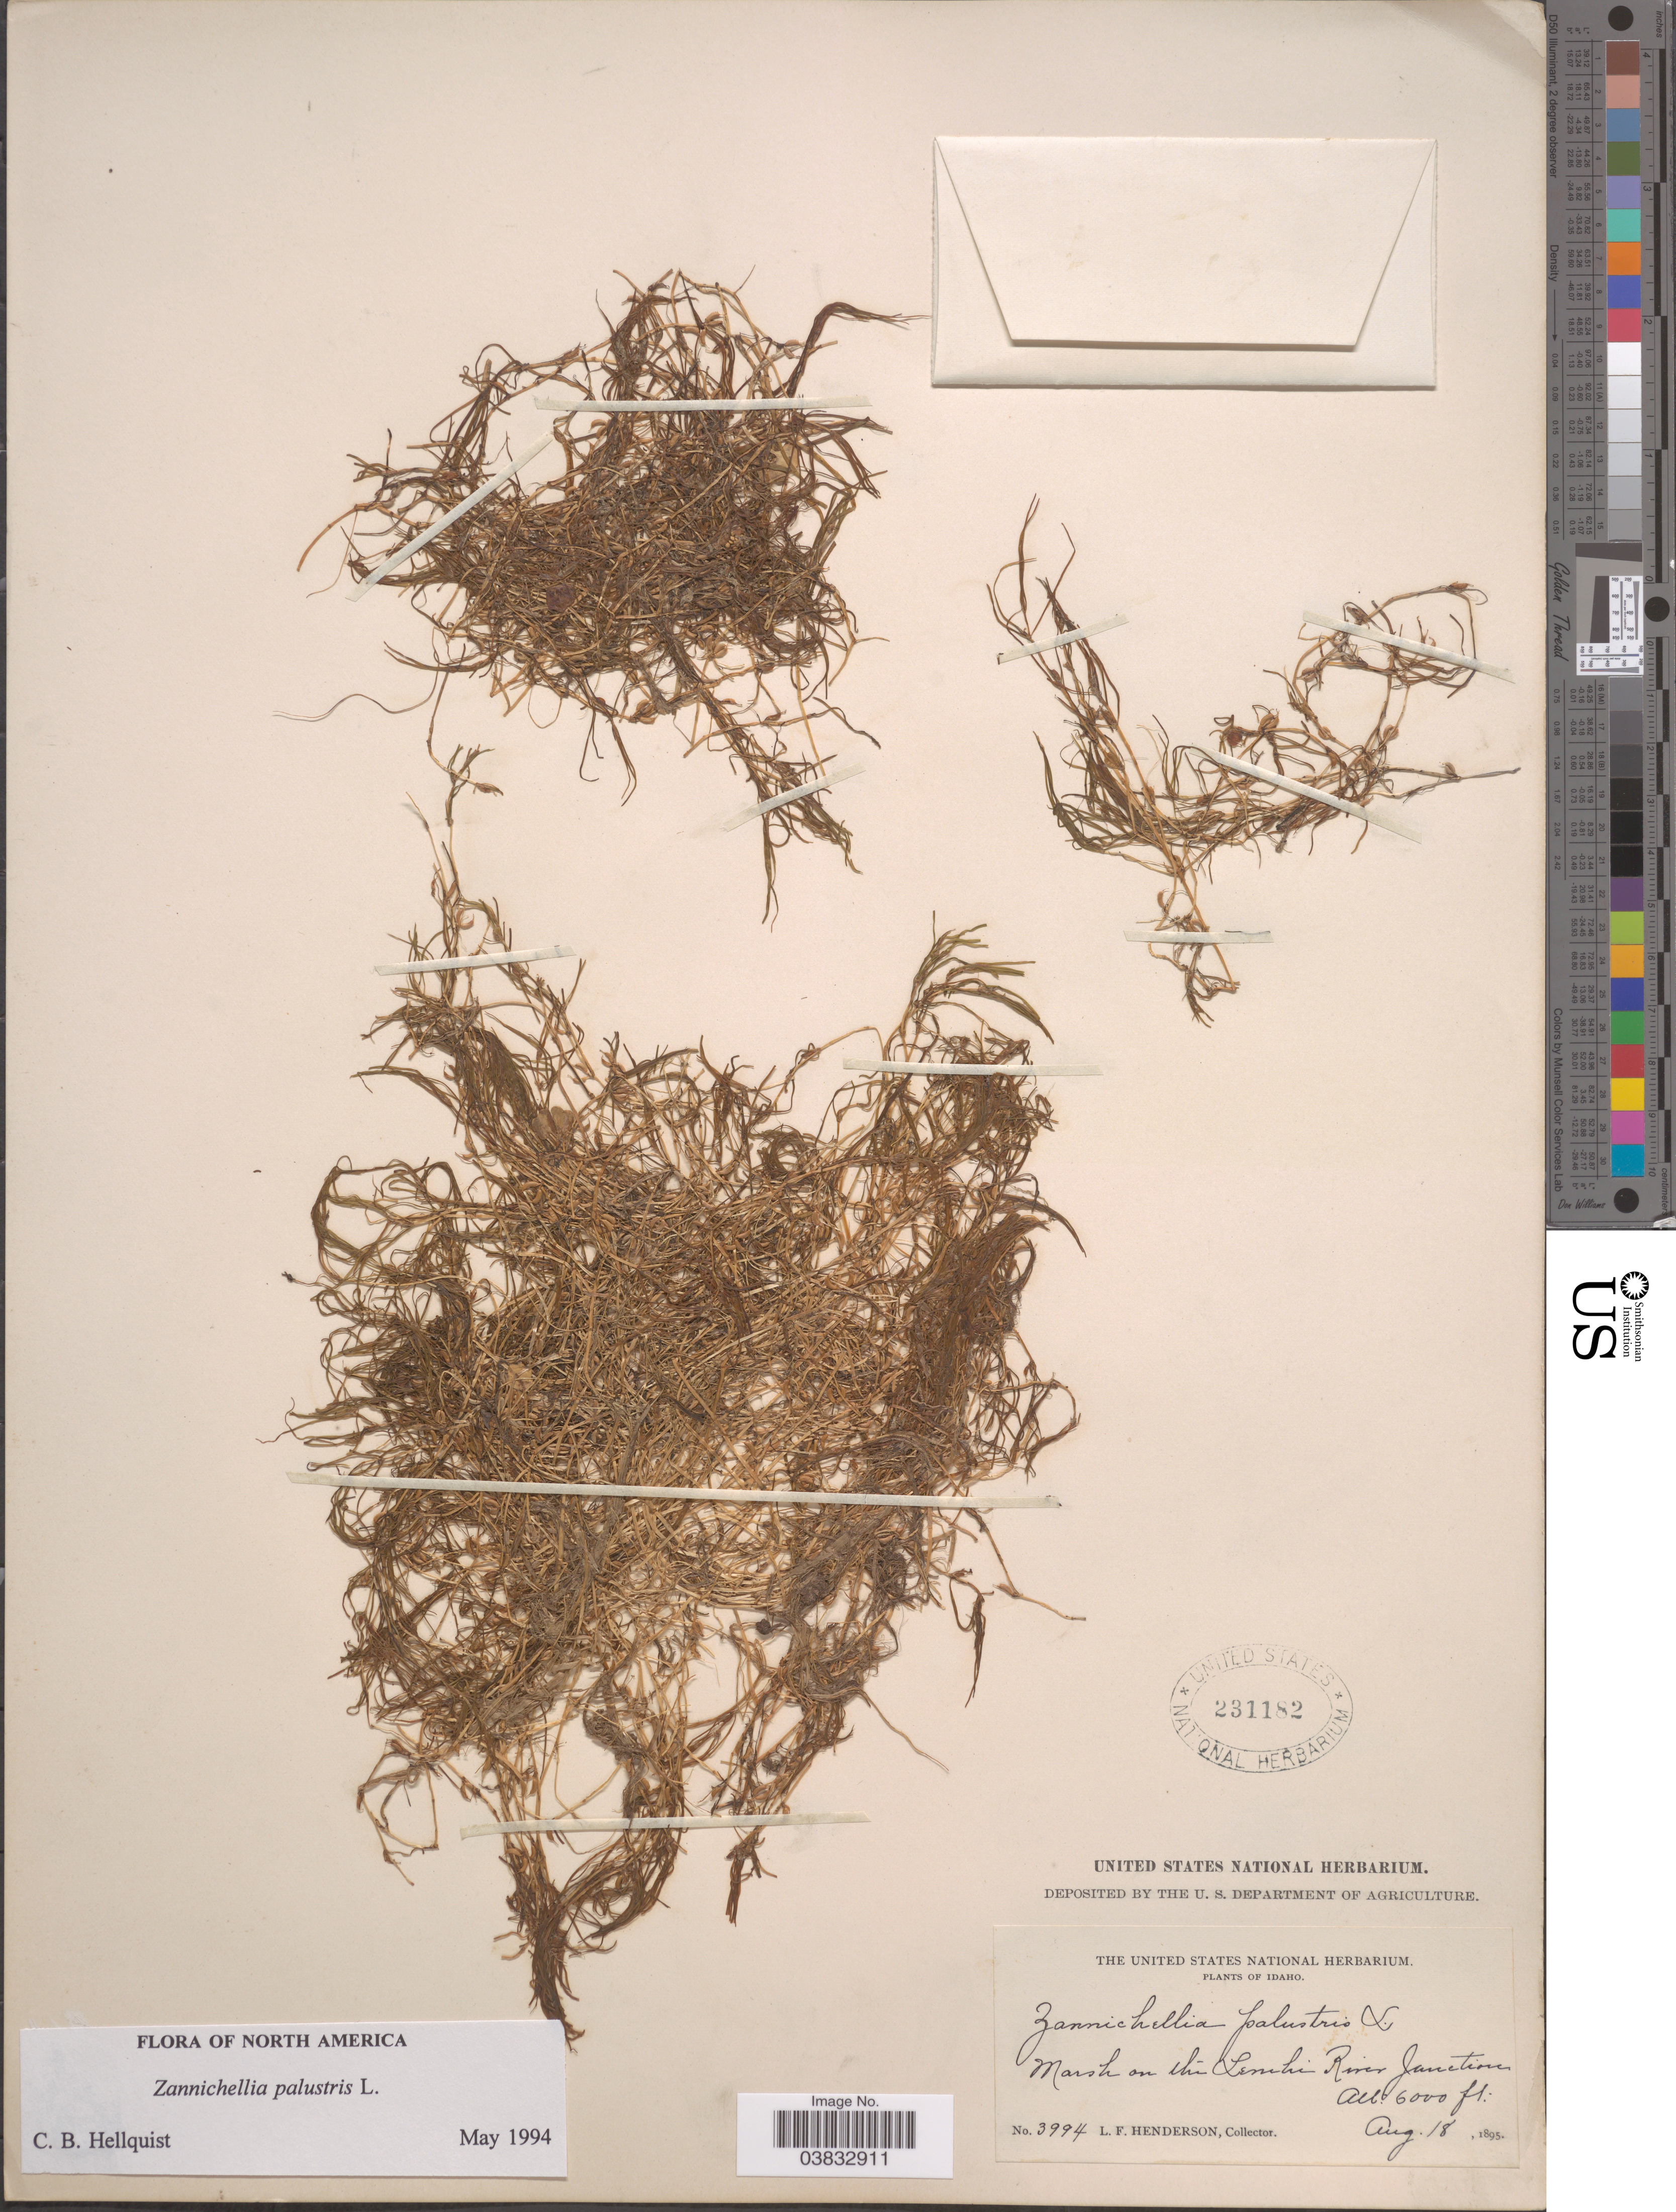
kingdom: Plantae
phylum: Tracheophyta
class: Liliopsida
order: Alismatales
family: Potamogetonaceae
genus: Zannichellia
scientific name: Zannichellia palustris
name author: L.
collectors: L. Henderson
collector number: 3994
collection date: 1895-08-18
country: United States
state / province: Idaho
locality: Marsh on the Lemhi River Junction.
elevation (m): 1829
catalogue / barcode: US 231182